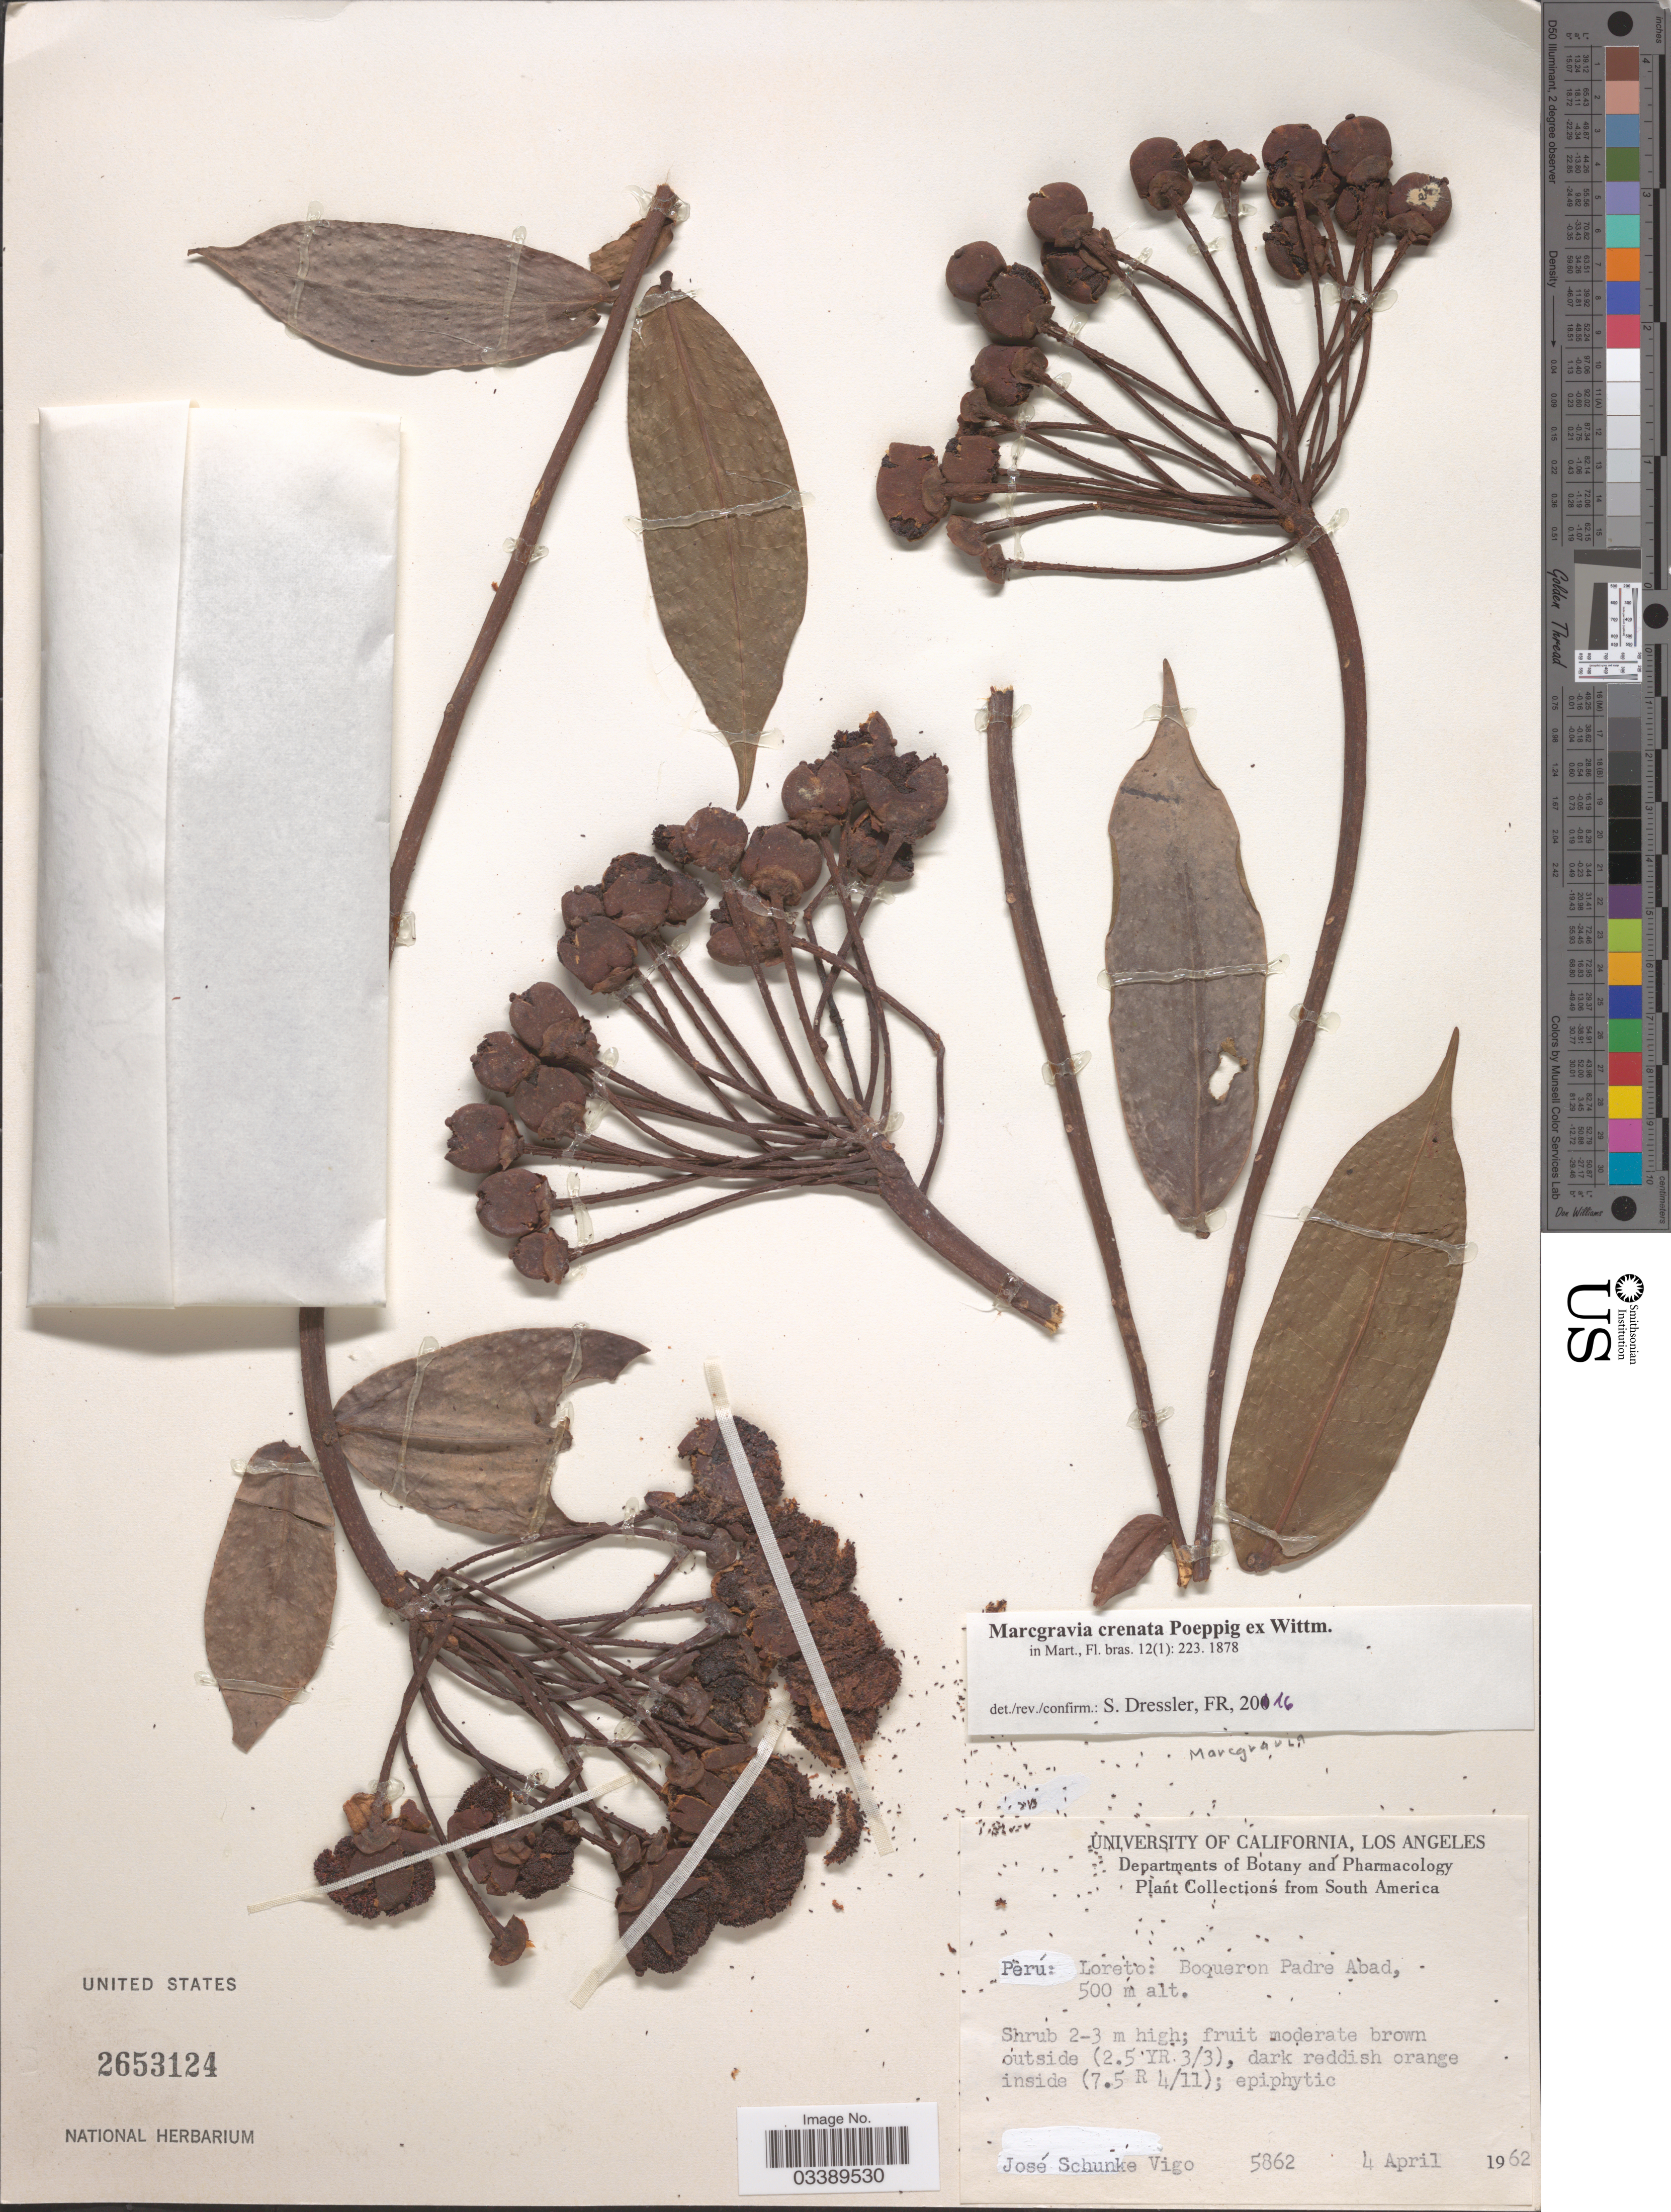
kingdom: Plantae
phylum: Tracheophyta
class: Magnoliopsida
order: Ericales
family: Marcgraviaceae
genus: Marcgravia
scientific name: Marcgravia crenata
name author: Poepp. ex Wittm.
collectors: J. Schunke Vigo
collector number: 5862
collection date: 1962-04-04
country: Peru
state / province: Loreto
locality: Boqueron Padre Abad.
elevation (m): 500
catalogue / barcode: US 2653124